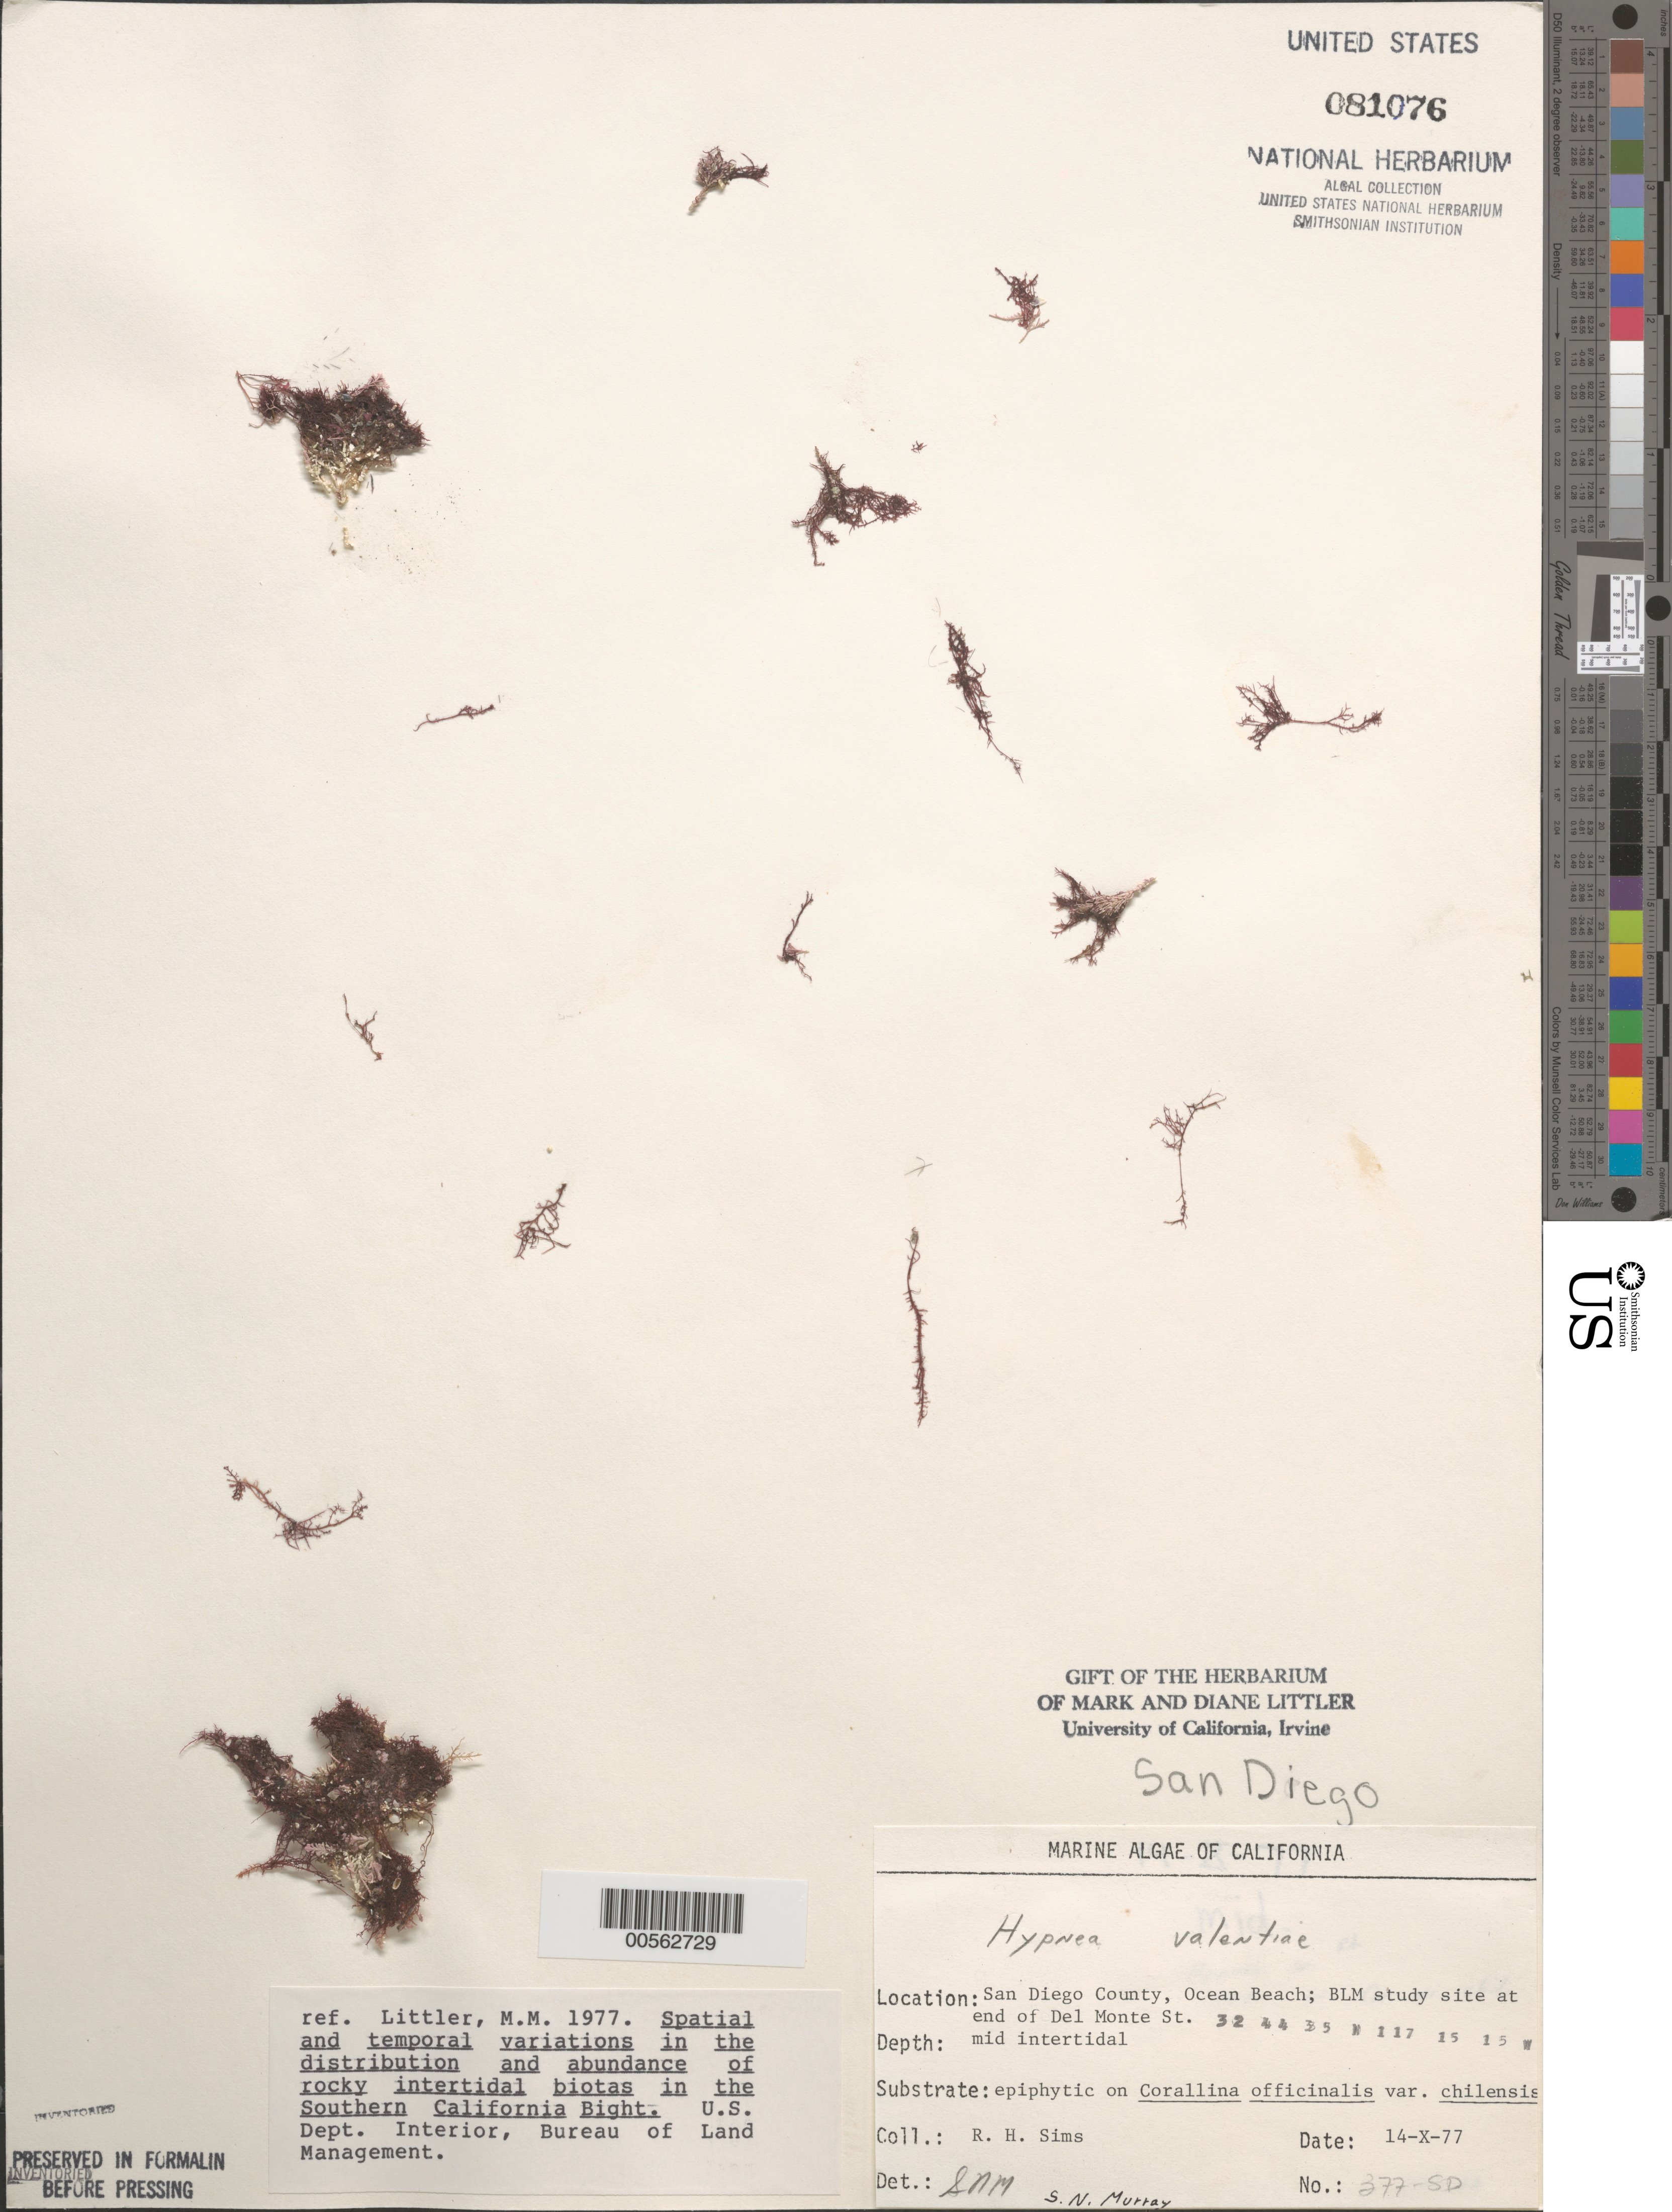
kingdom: Plantae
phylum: Rhodophyta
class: Florideophyceae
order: Gigartinales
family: Cystocloniaceae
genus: Hypnea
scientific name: Hypnea valentiae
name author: (Turner) Mont.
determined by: Murray, S. N.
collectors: R. H. Sims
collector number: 377-SD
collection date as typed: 14 Oct 1977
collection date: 1977-10-14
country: United States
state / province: California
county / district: San Diego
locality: Ocean Beach, end of Del Monte Street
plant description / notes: BLM-SOCALBIGHT Rocky Intertidal Survey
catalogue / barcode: US 81076